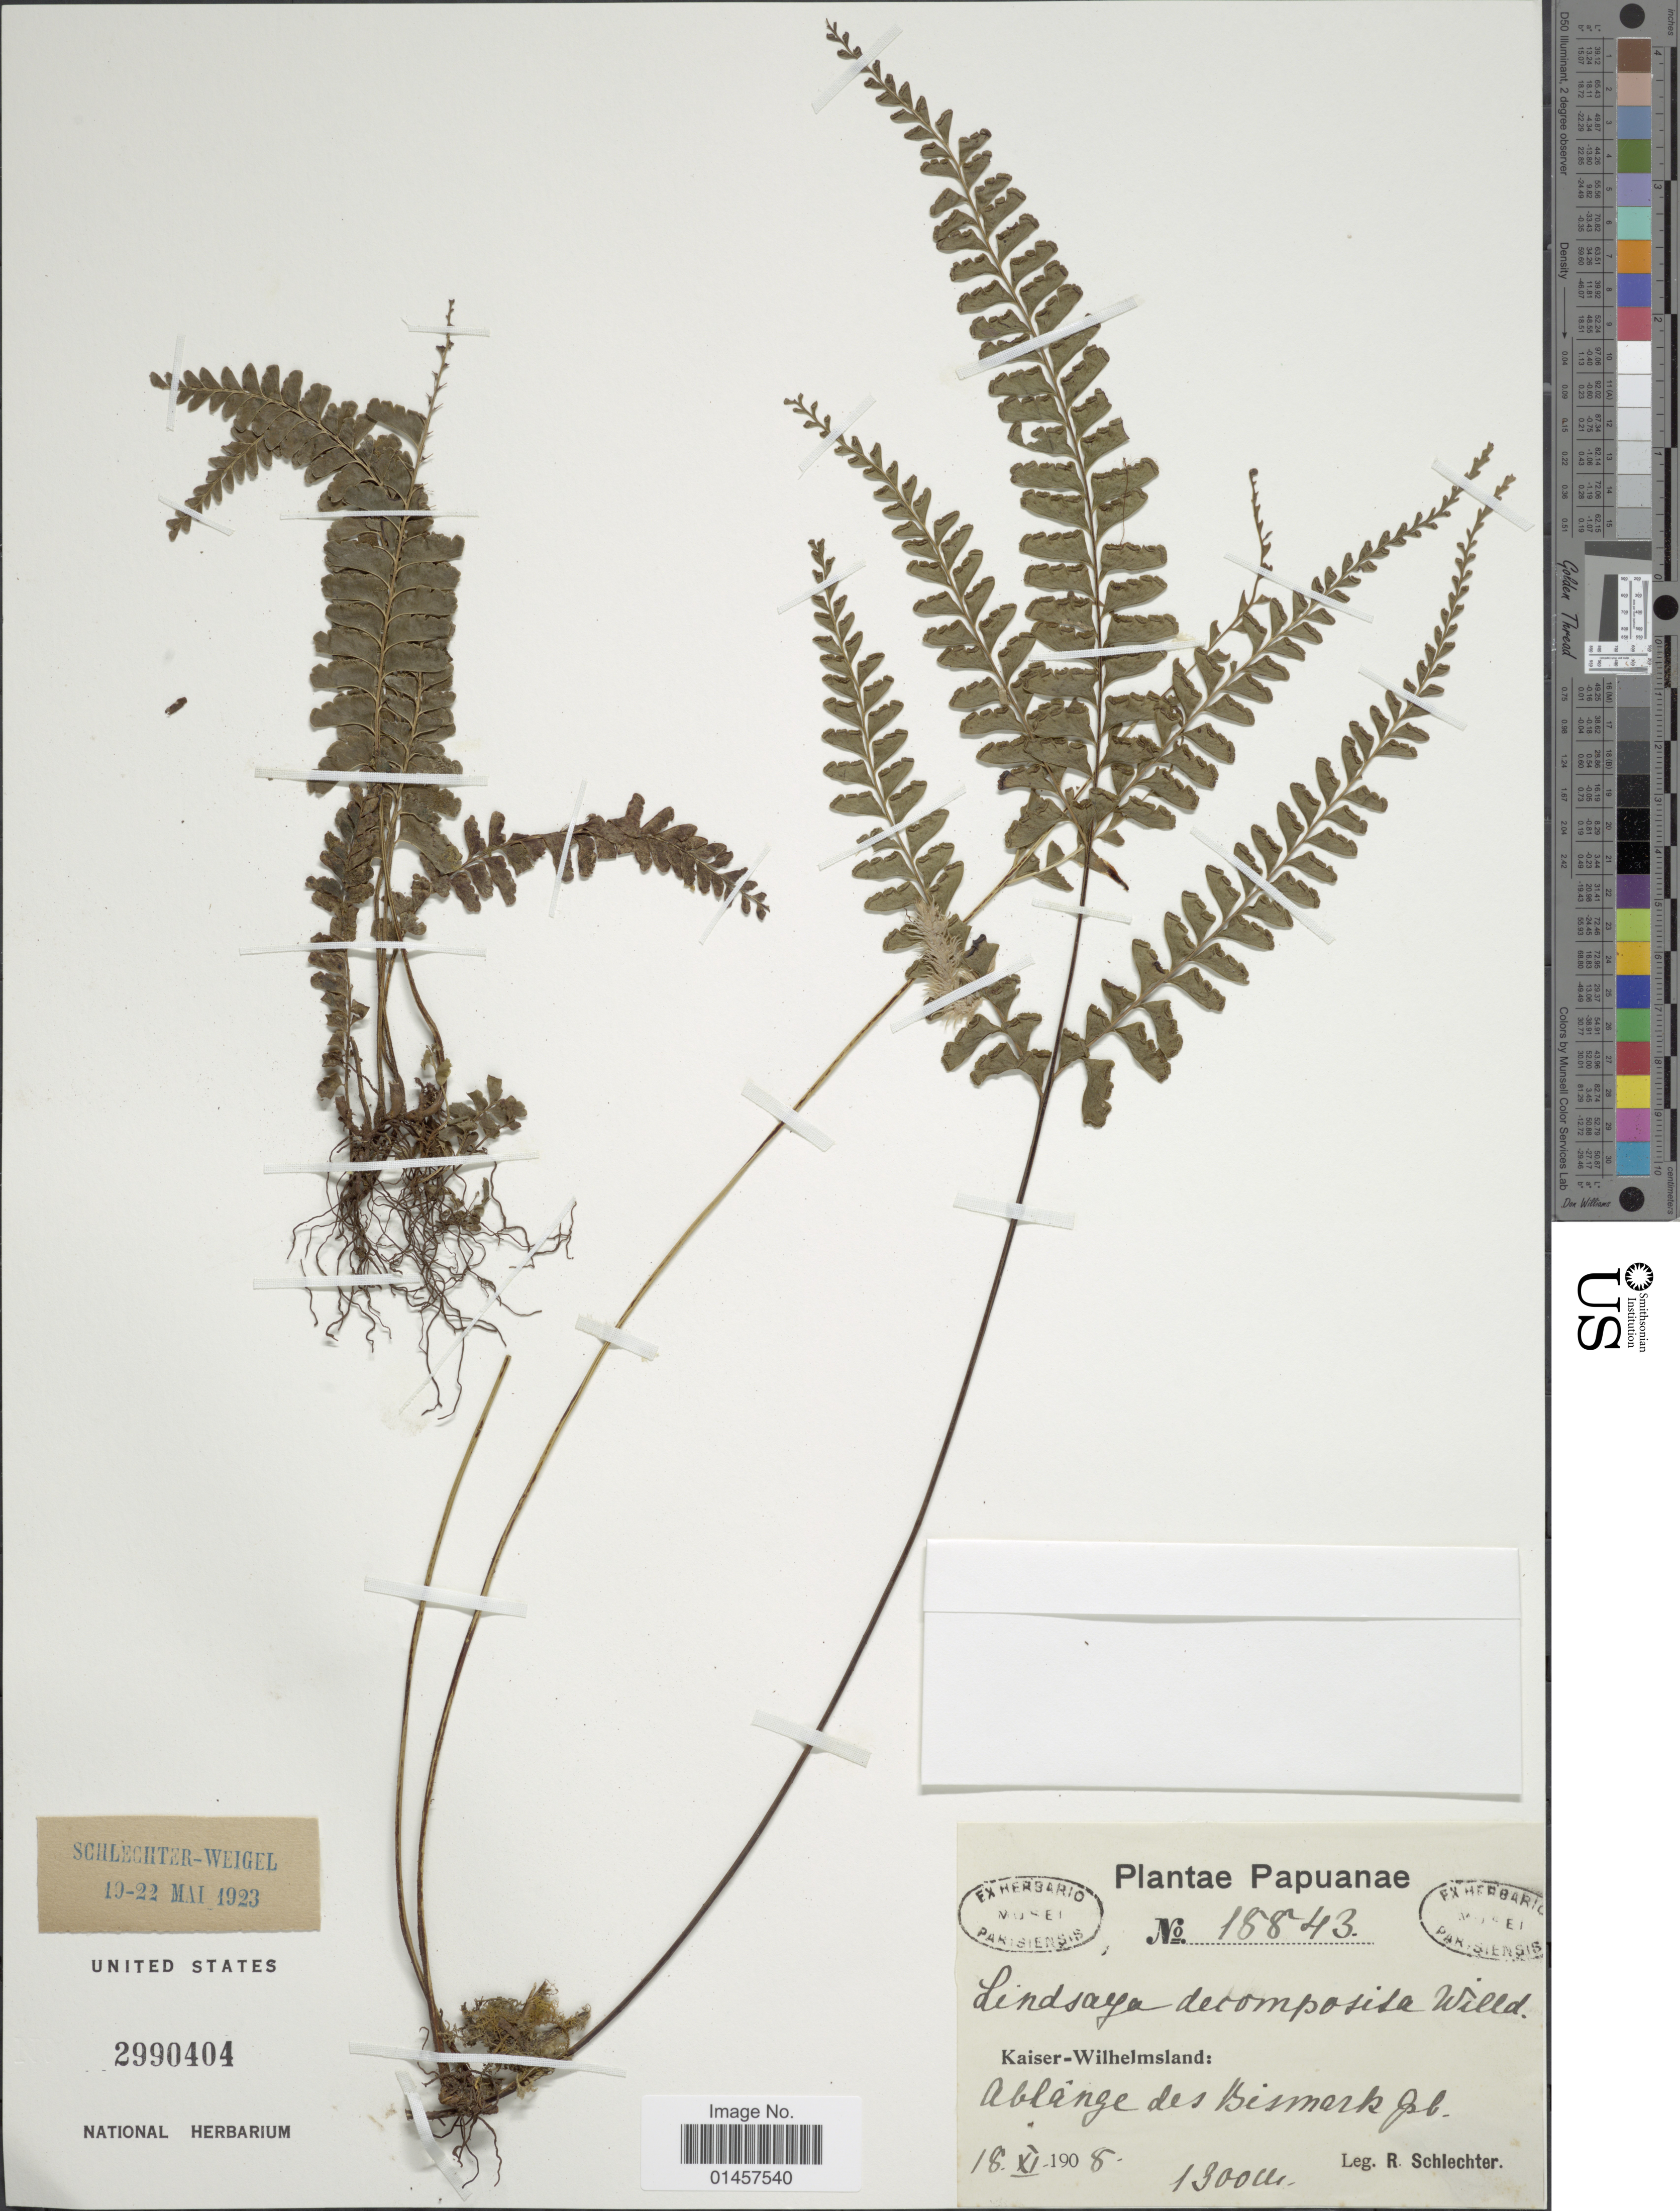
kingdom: Plantae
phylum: Tracheophyta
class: Polypodiopsida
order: Polypodiales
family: Lindsaeaceae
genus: Nesolindsaea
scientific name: Nesolindsaea caudata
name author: (Hook.) Lehtonen & Christenh.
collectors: F. R. R. Schlechter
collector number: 15843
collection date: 1908-11-18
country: Papua New Guinea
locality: Papuanae,Kaiser-Wilhelmsland, Abhänge des Bismarck geb.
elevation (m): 1900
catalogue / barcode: US 2990404